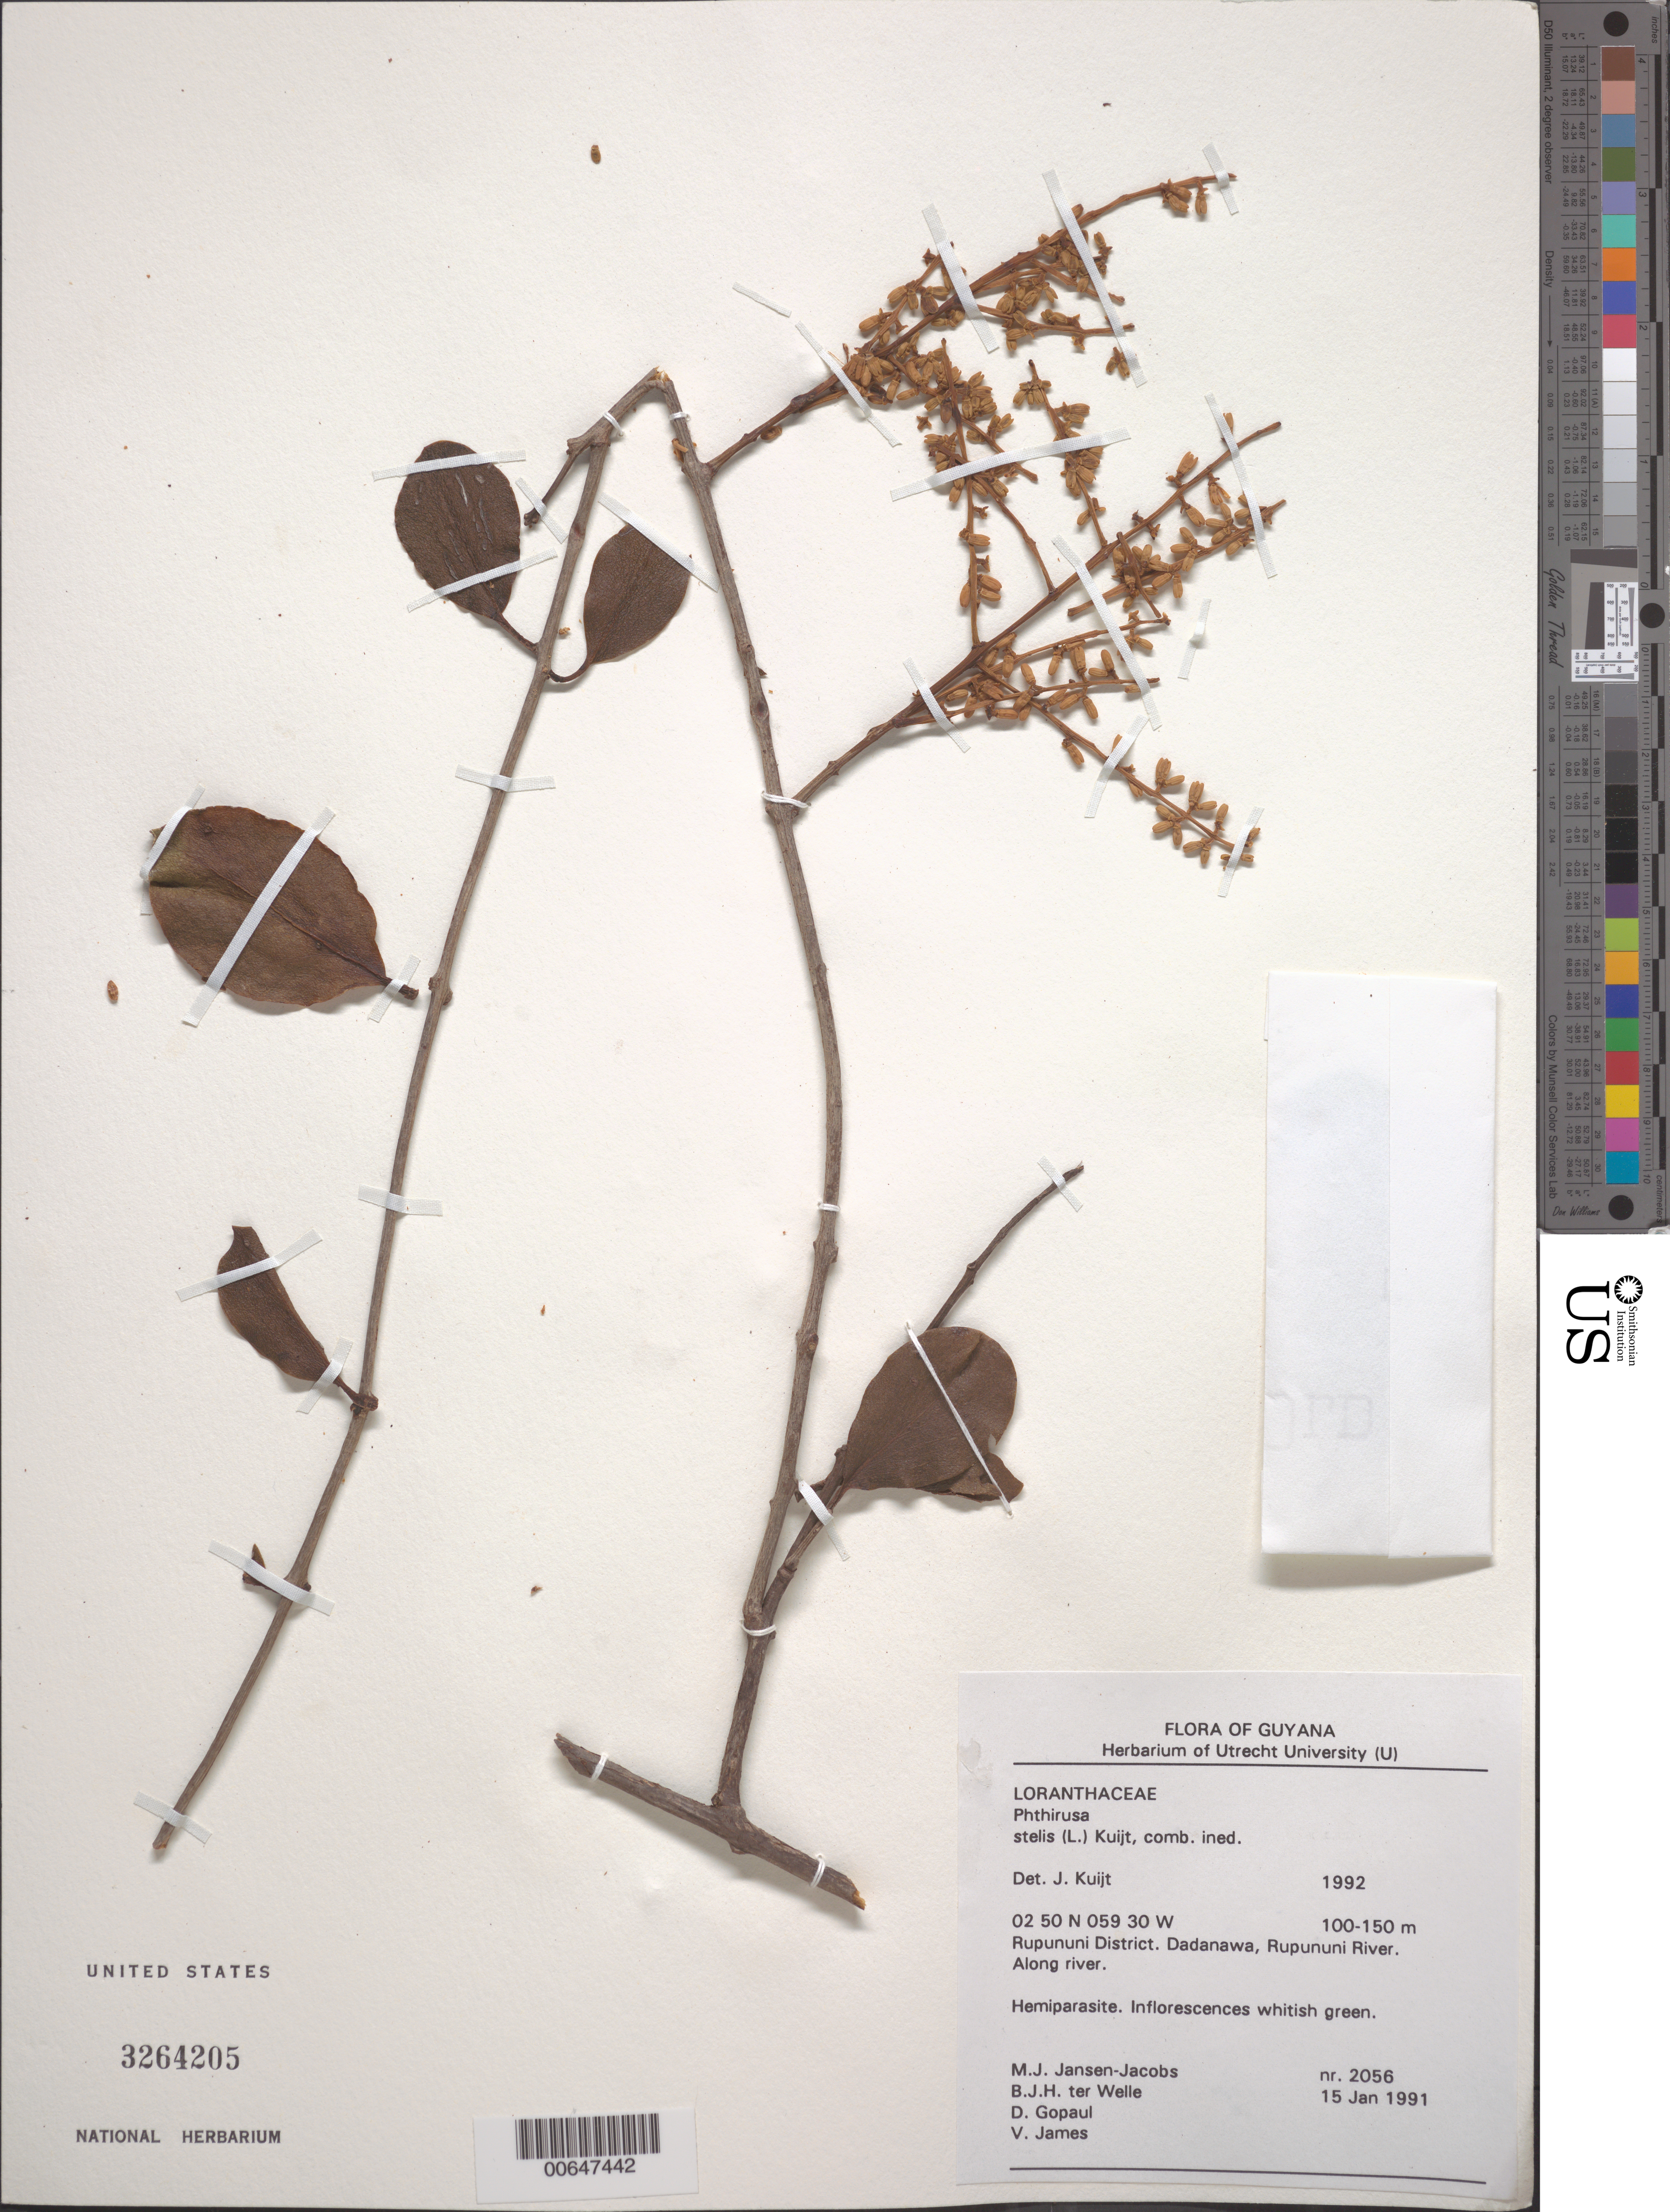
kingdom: Plantae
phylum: Tracheophyta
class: Magnoliopsida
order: Santalales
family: Loranthaceae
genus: Phthirusa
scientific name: Phthirusa stelis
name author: (L.) Kuijt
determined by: Kuijt, Job, (CANADA)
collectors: M. J. Jansen-Jacobs, B. Welle, D. Gopaul & V. James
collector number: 2056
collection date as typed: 15-Jan-91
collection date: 1991-01-15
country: Guyana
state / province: U. Takutu-U. Essequibo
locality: Dadanawa, Rupununi River, Rupununi District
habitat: Along river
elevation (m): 100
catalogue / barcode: US 3264205